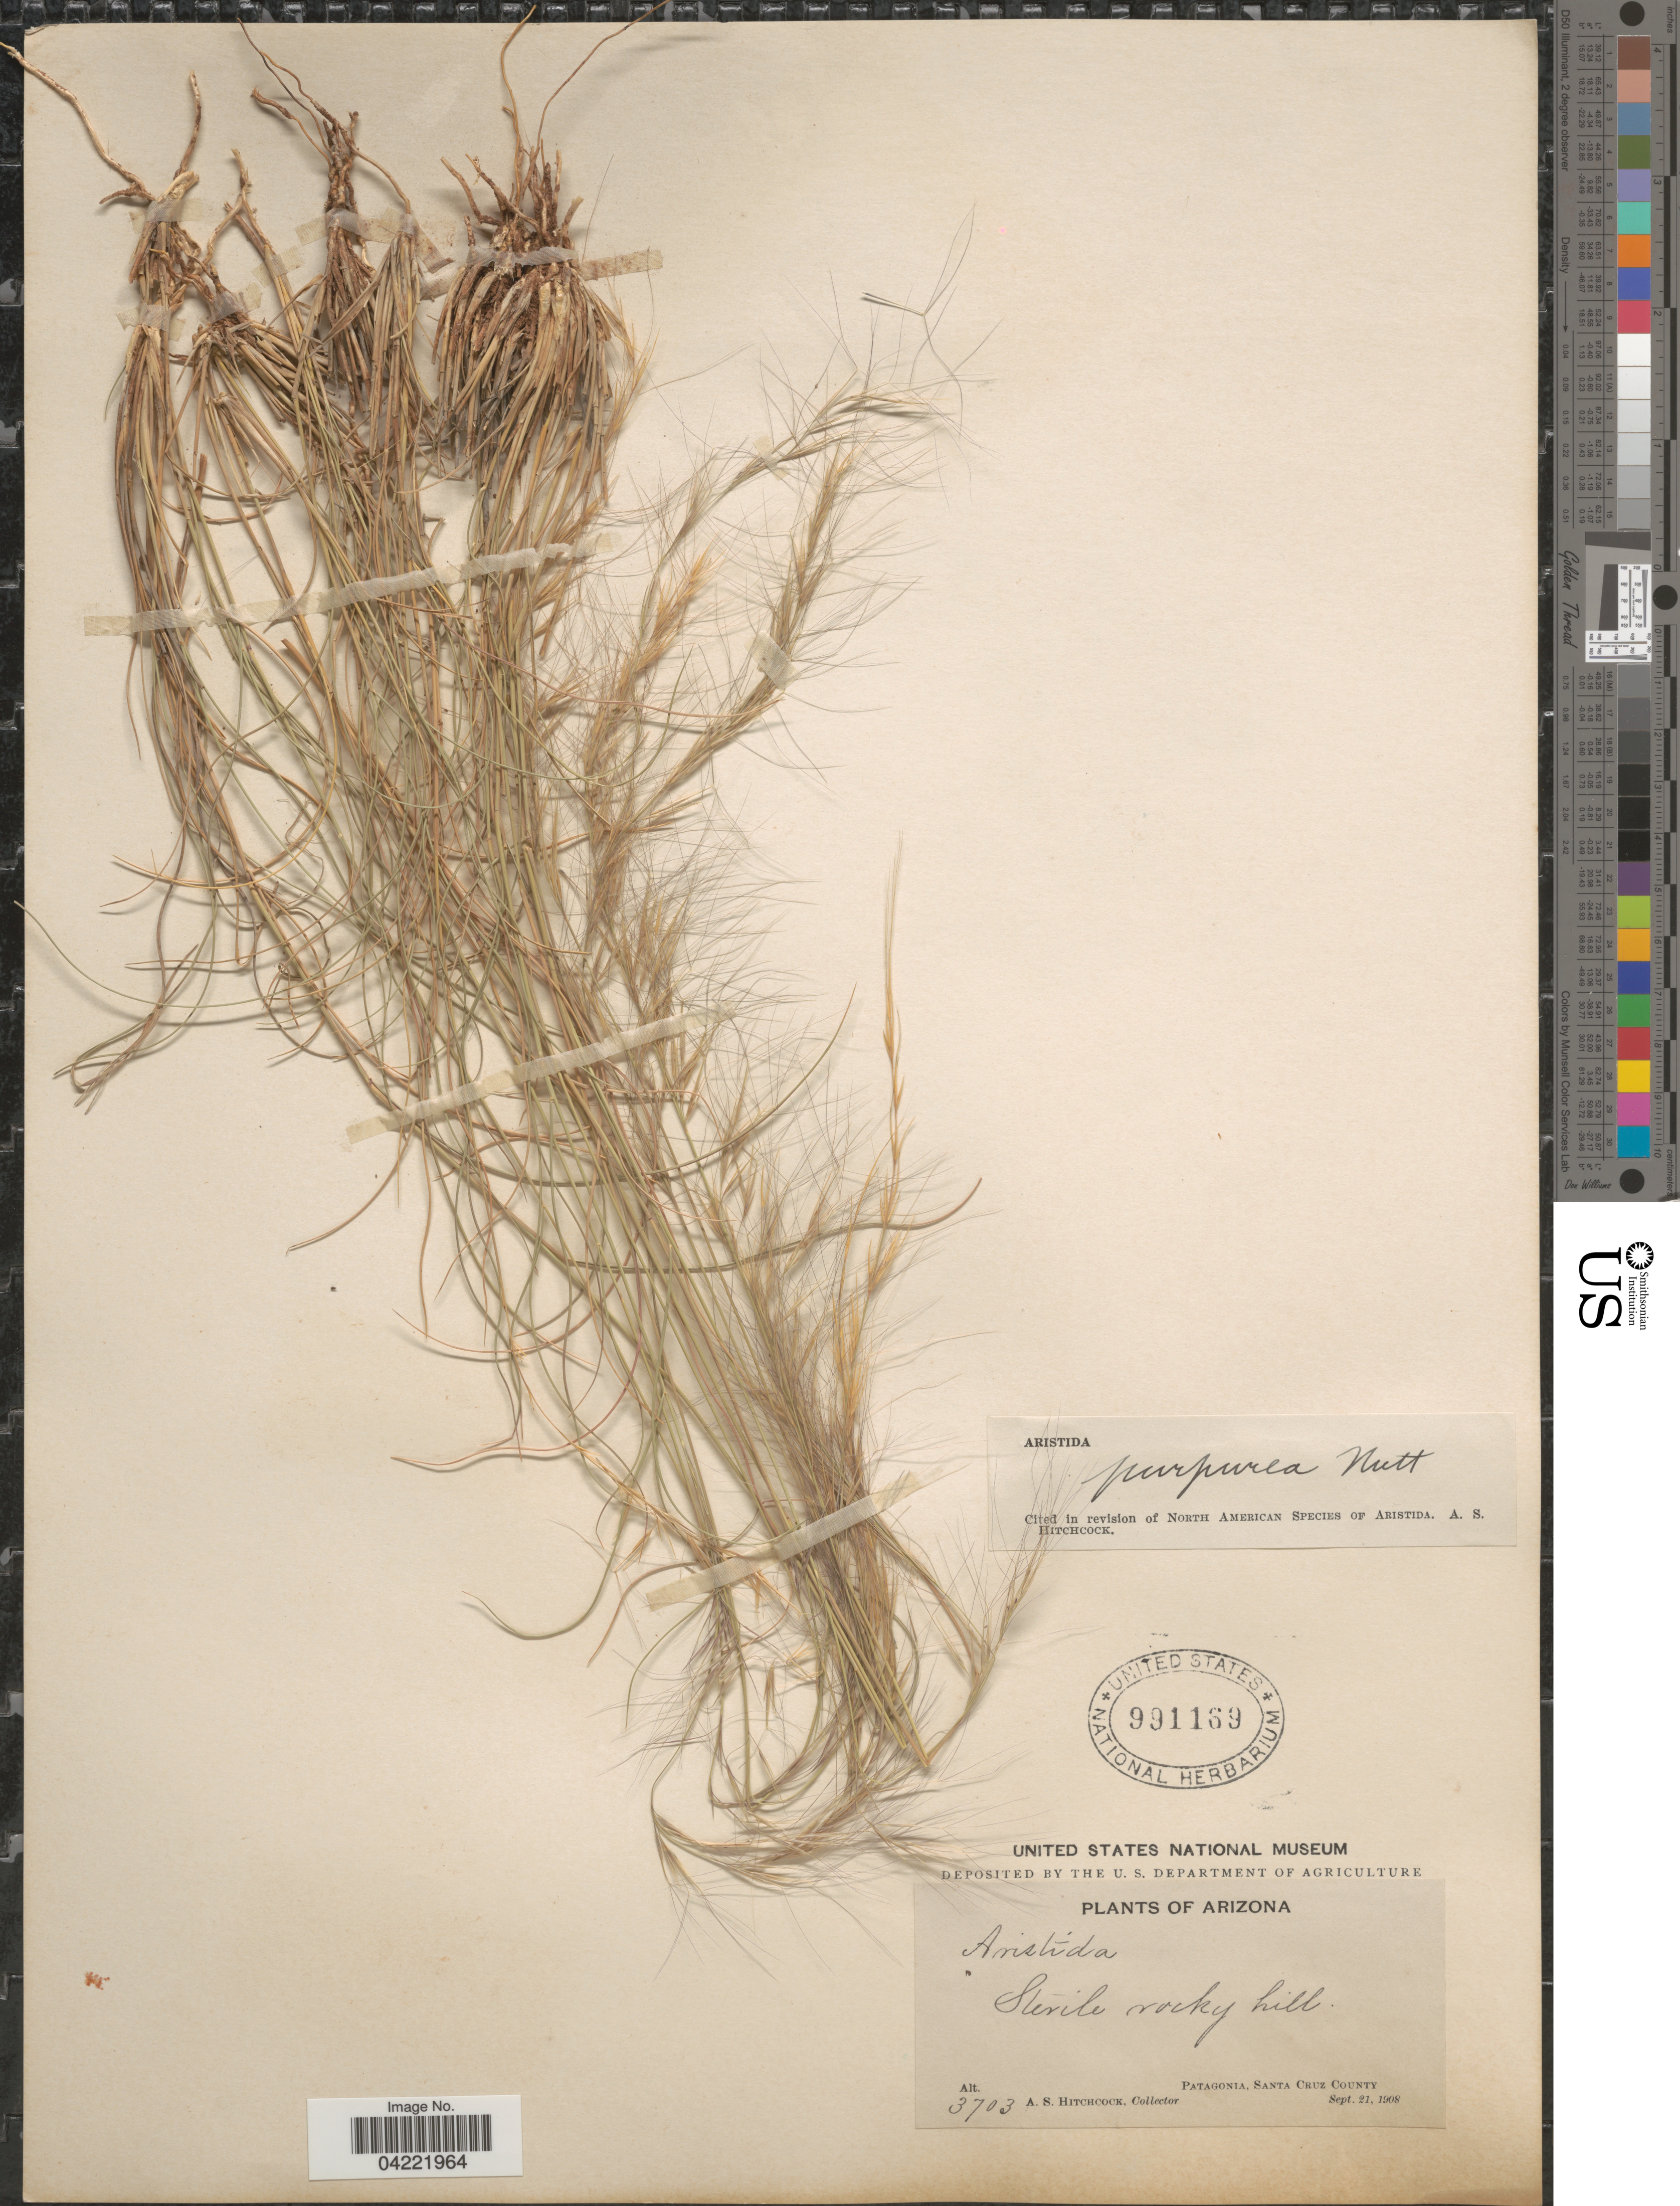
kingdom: Plantae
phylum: Tracheophyta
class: Liliopsida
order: Poales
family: Poaceae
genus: Aristida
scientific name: Aristida purpurea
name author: Nutt.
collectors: A. S. Hitchcock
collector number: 3703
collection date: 1908-09-21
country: United States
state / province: Arizona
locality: Sterile rocky hill. Patagonia, Santa Cruz County.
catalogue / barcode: US 991169